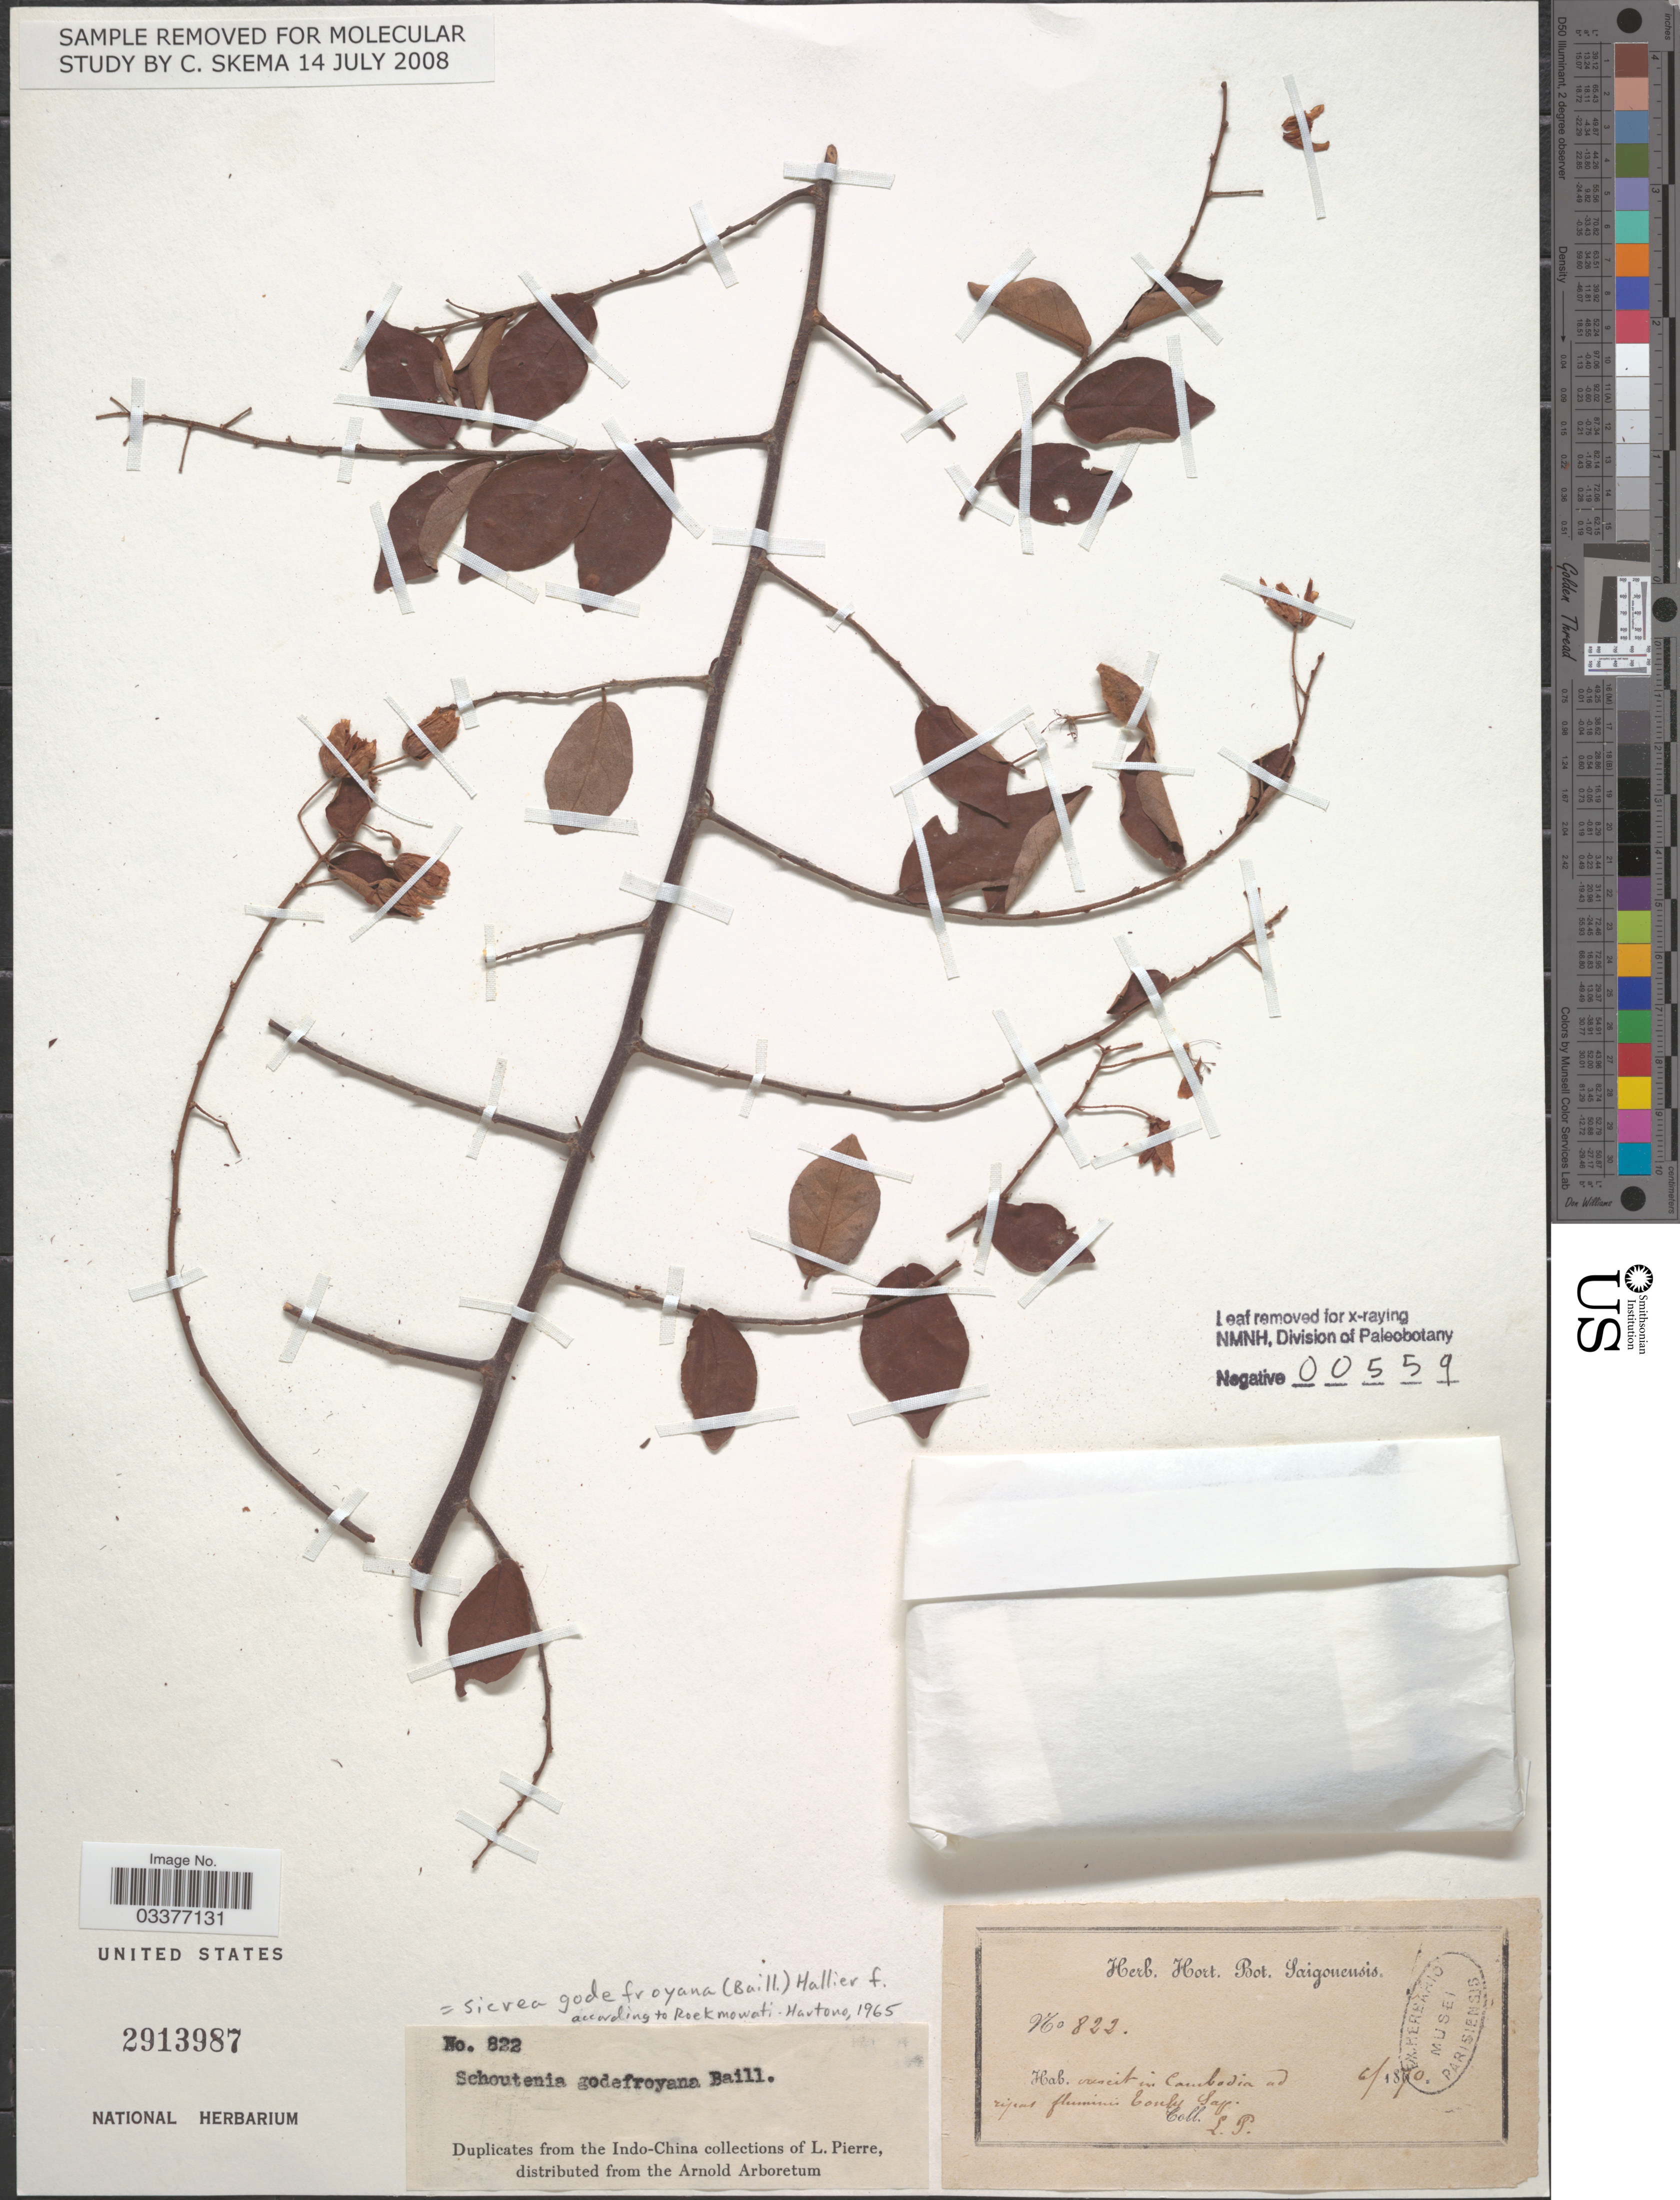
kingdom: Plantae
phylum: Tracheophyta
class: Magnoliopsida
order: Malvales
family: Malvaceae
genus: Sicrea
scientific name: Sicrea godefroyana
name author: (Baill.) Hallier f.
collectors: L. Pierre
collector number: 822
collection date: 1870-06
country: Cambodia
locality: Crescit in Cambodia ad ripas fluminis Tonly Sap.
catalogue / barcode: US 2913987